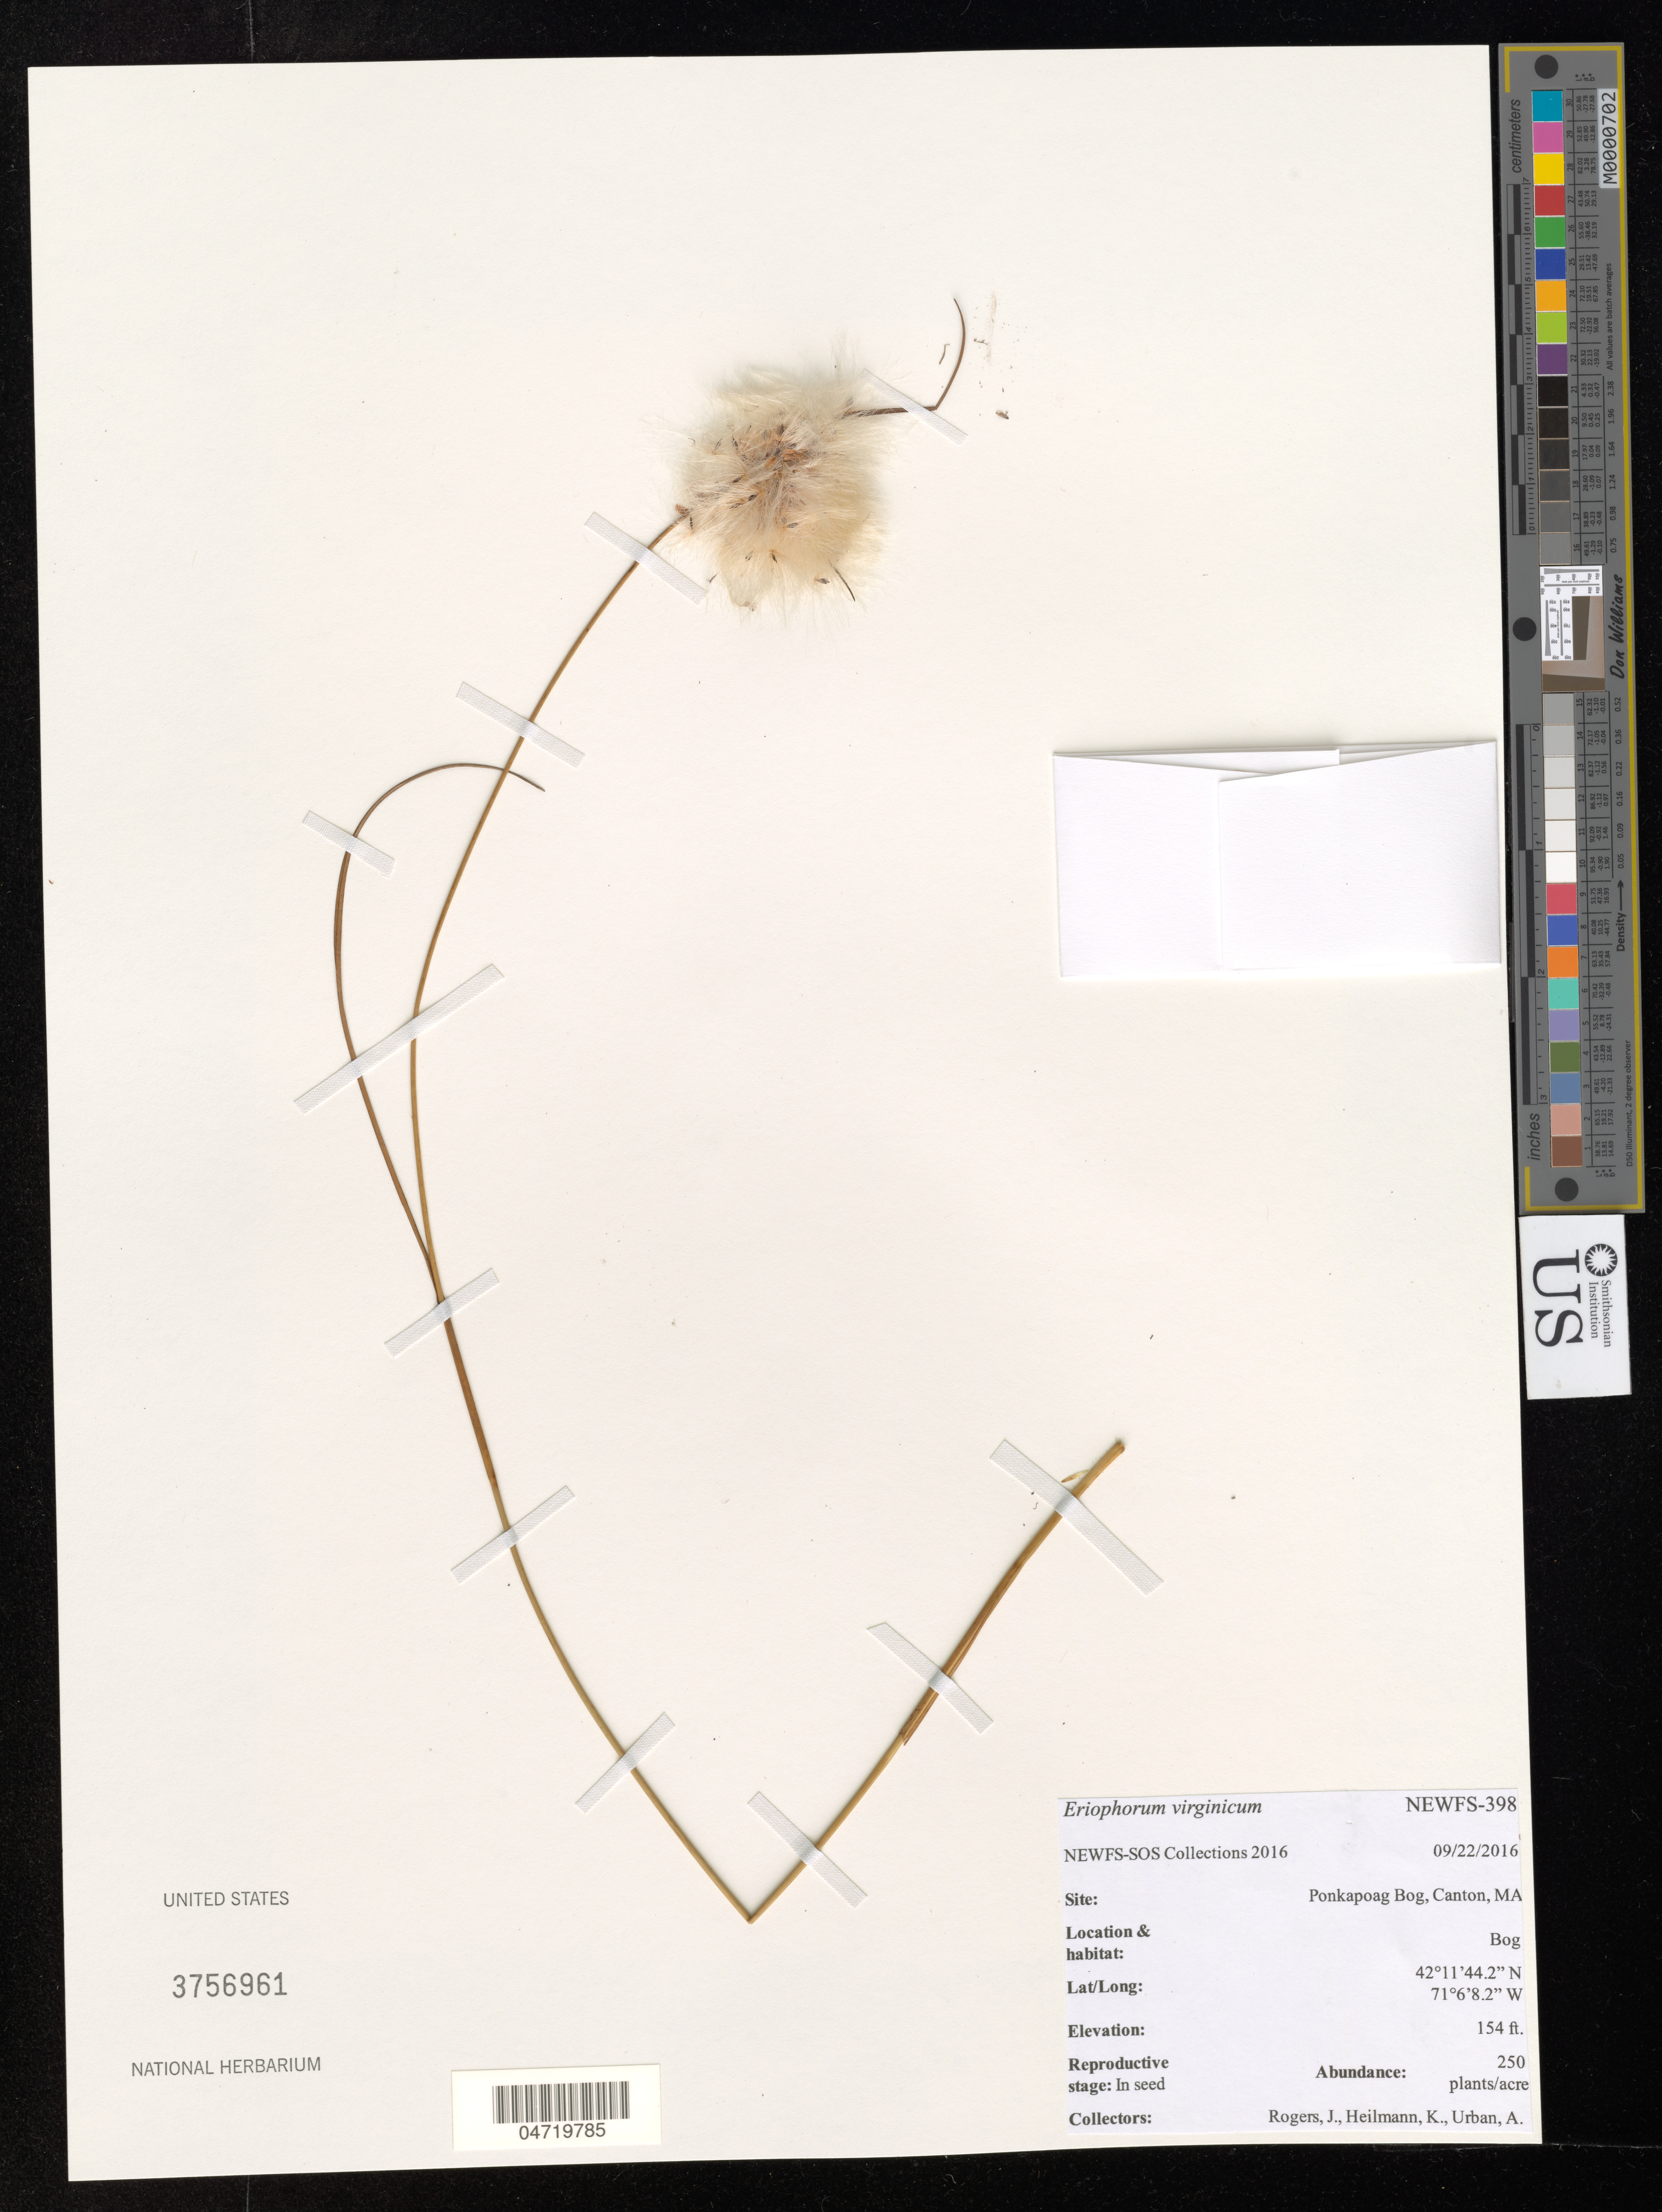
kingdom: Plantae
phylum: Tracheophyta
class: Liliopsida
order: Poales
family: Cyperaceae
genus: Eriophorum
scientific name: Eriophorum virginicum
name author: L.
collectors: J. Rogers, K. Heilmann & A. Urban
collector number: NEWFS-398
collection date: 2016-09-22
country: United States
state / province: Massachusetts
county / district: Norfolk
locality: Ponkapoag Bog, Canton MA. Bog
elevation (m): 47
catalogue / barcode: US 3756961